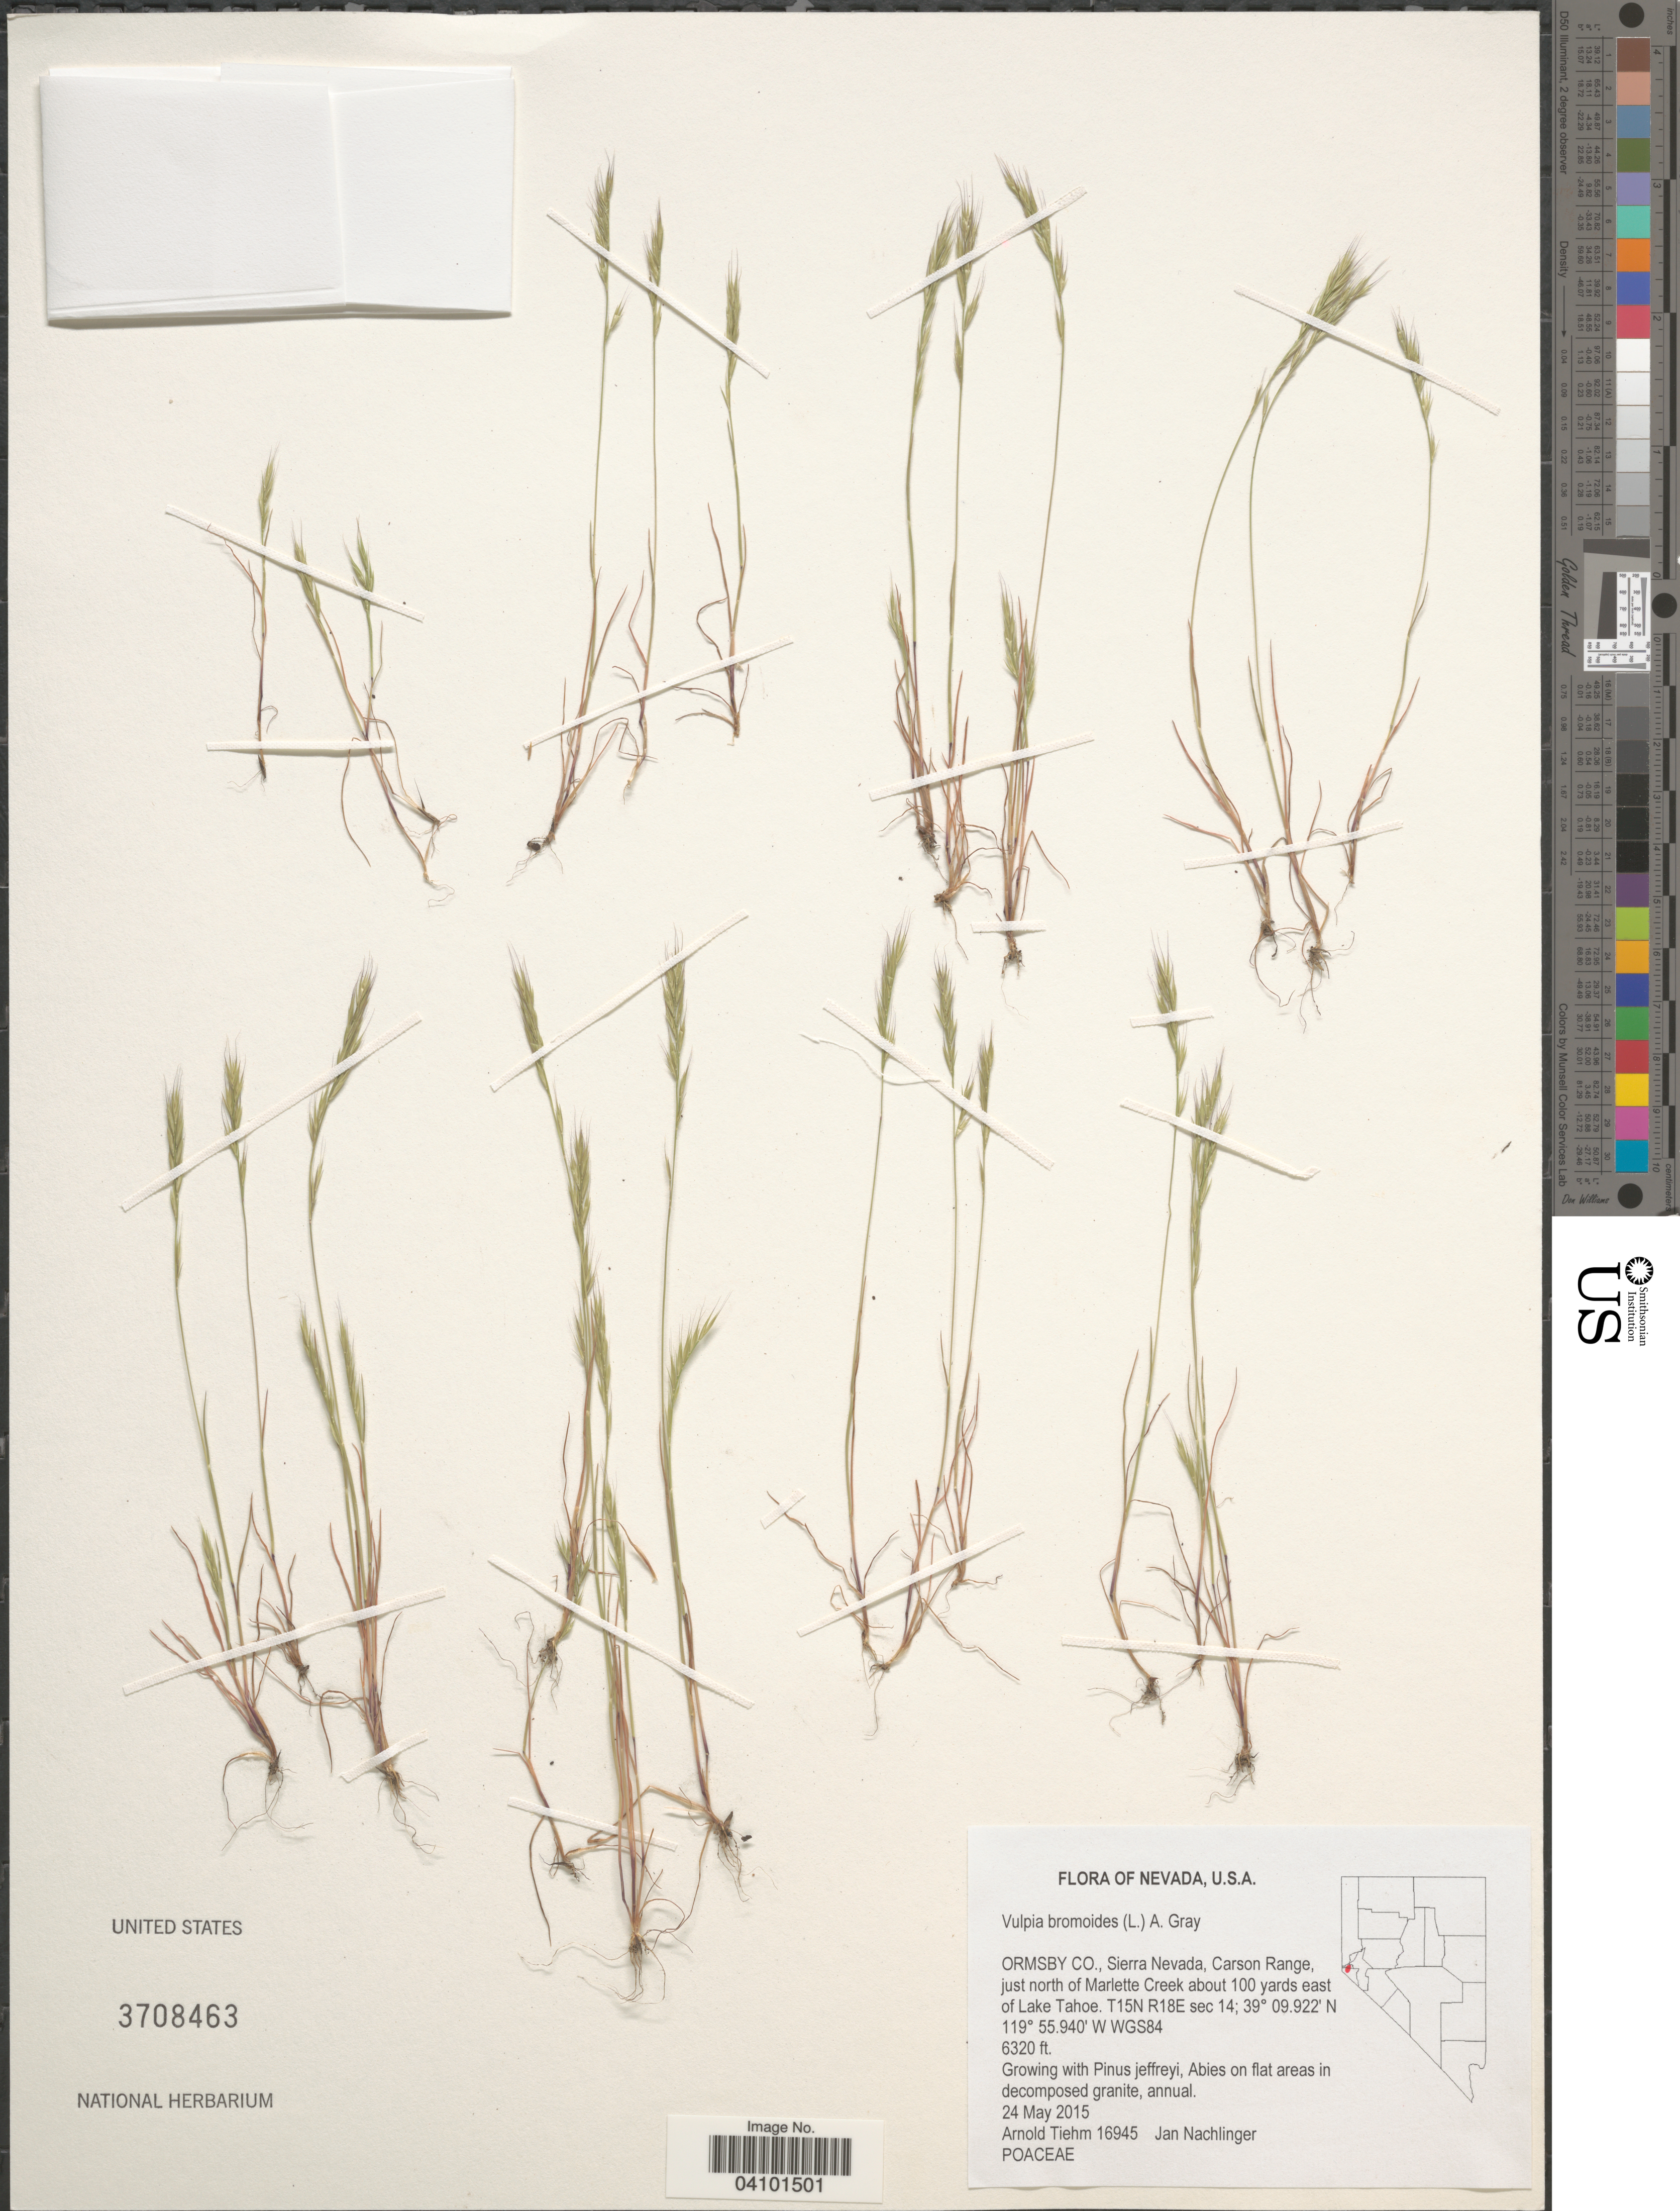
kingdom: Plantae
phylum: Tracheophyta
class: Liliopsida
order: Poales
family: Poaceae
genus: Festuca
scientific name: Festuca bromoides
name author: L.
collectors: A. Tiehm & J. Nachlinger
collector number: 16945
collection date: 2015-05-24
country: United States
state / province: Nevada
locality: Ormsby Co., Sierra Nevada, Carson Range, just north of Marlette Creek about 100 yards east of Lake Tahoe. T15N R18E sec 14; WGS84.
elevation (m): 1926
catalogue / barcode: US 3708463